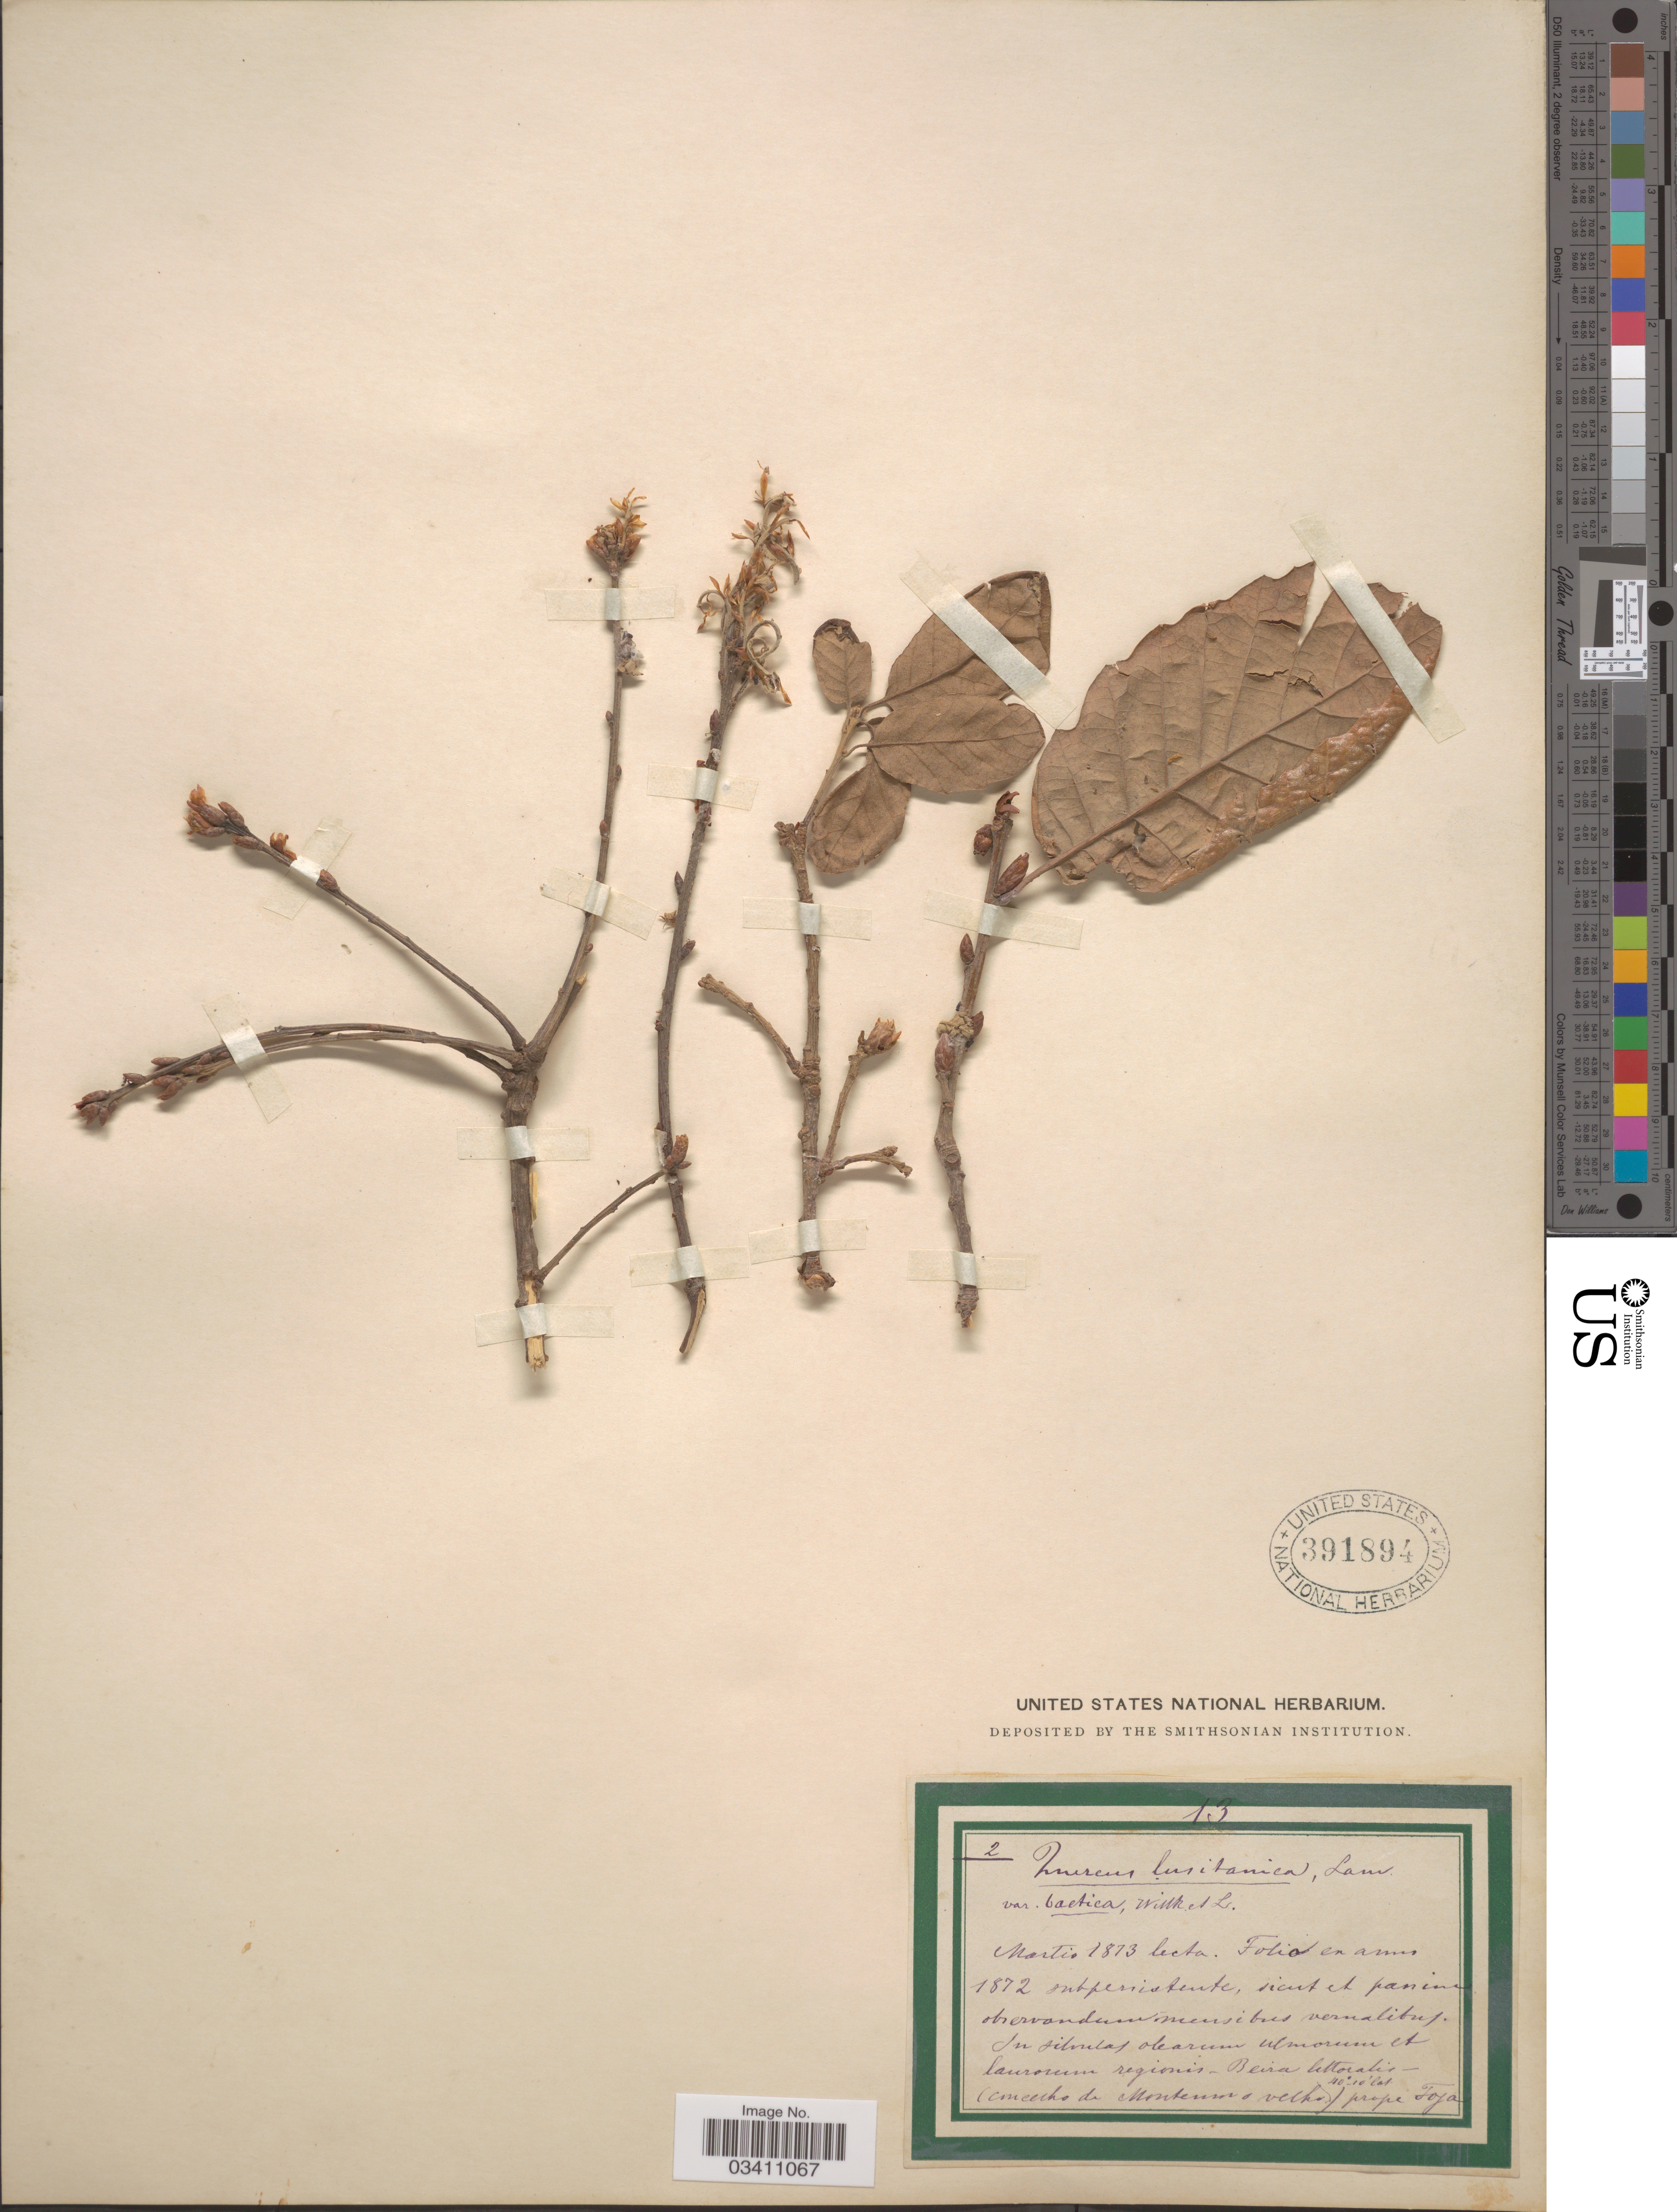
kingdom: Plantae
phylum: Tracheophyta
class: Magnoliopsida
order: Fagales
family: Fagaceae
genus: Quercus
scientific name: Quercus lusitanica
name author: Lam.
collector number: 13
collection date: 1873-03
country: Portugal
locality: In silvulas olearum ulmorum et laurorum regionis - Beira littoralis - comelko de Montenno velho prope Foja. [interpreted]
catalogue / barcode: US 391894